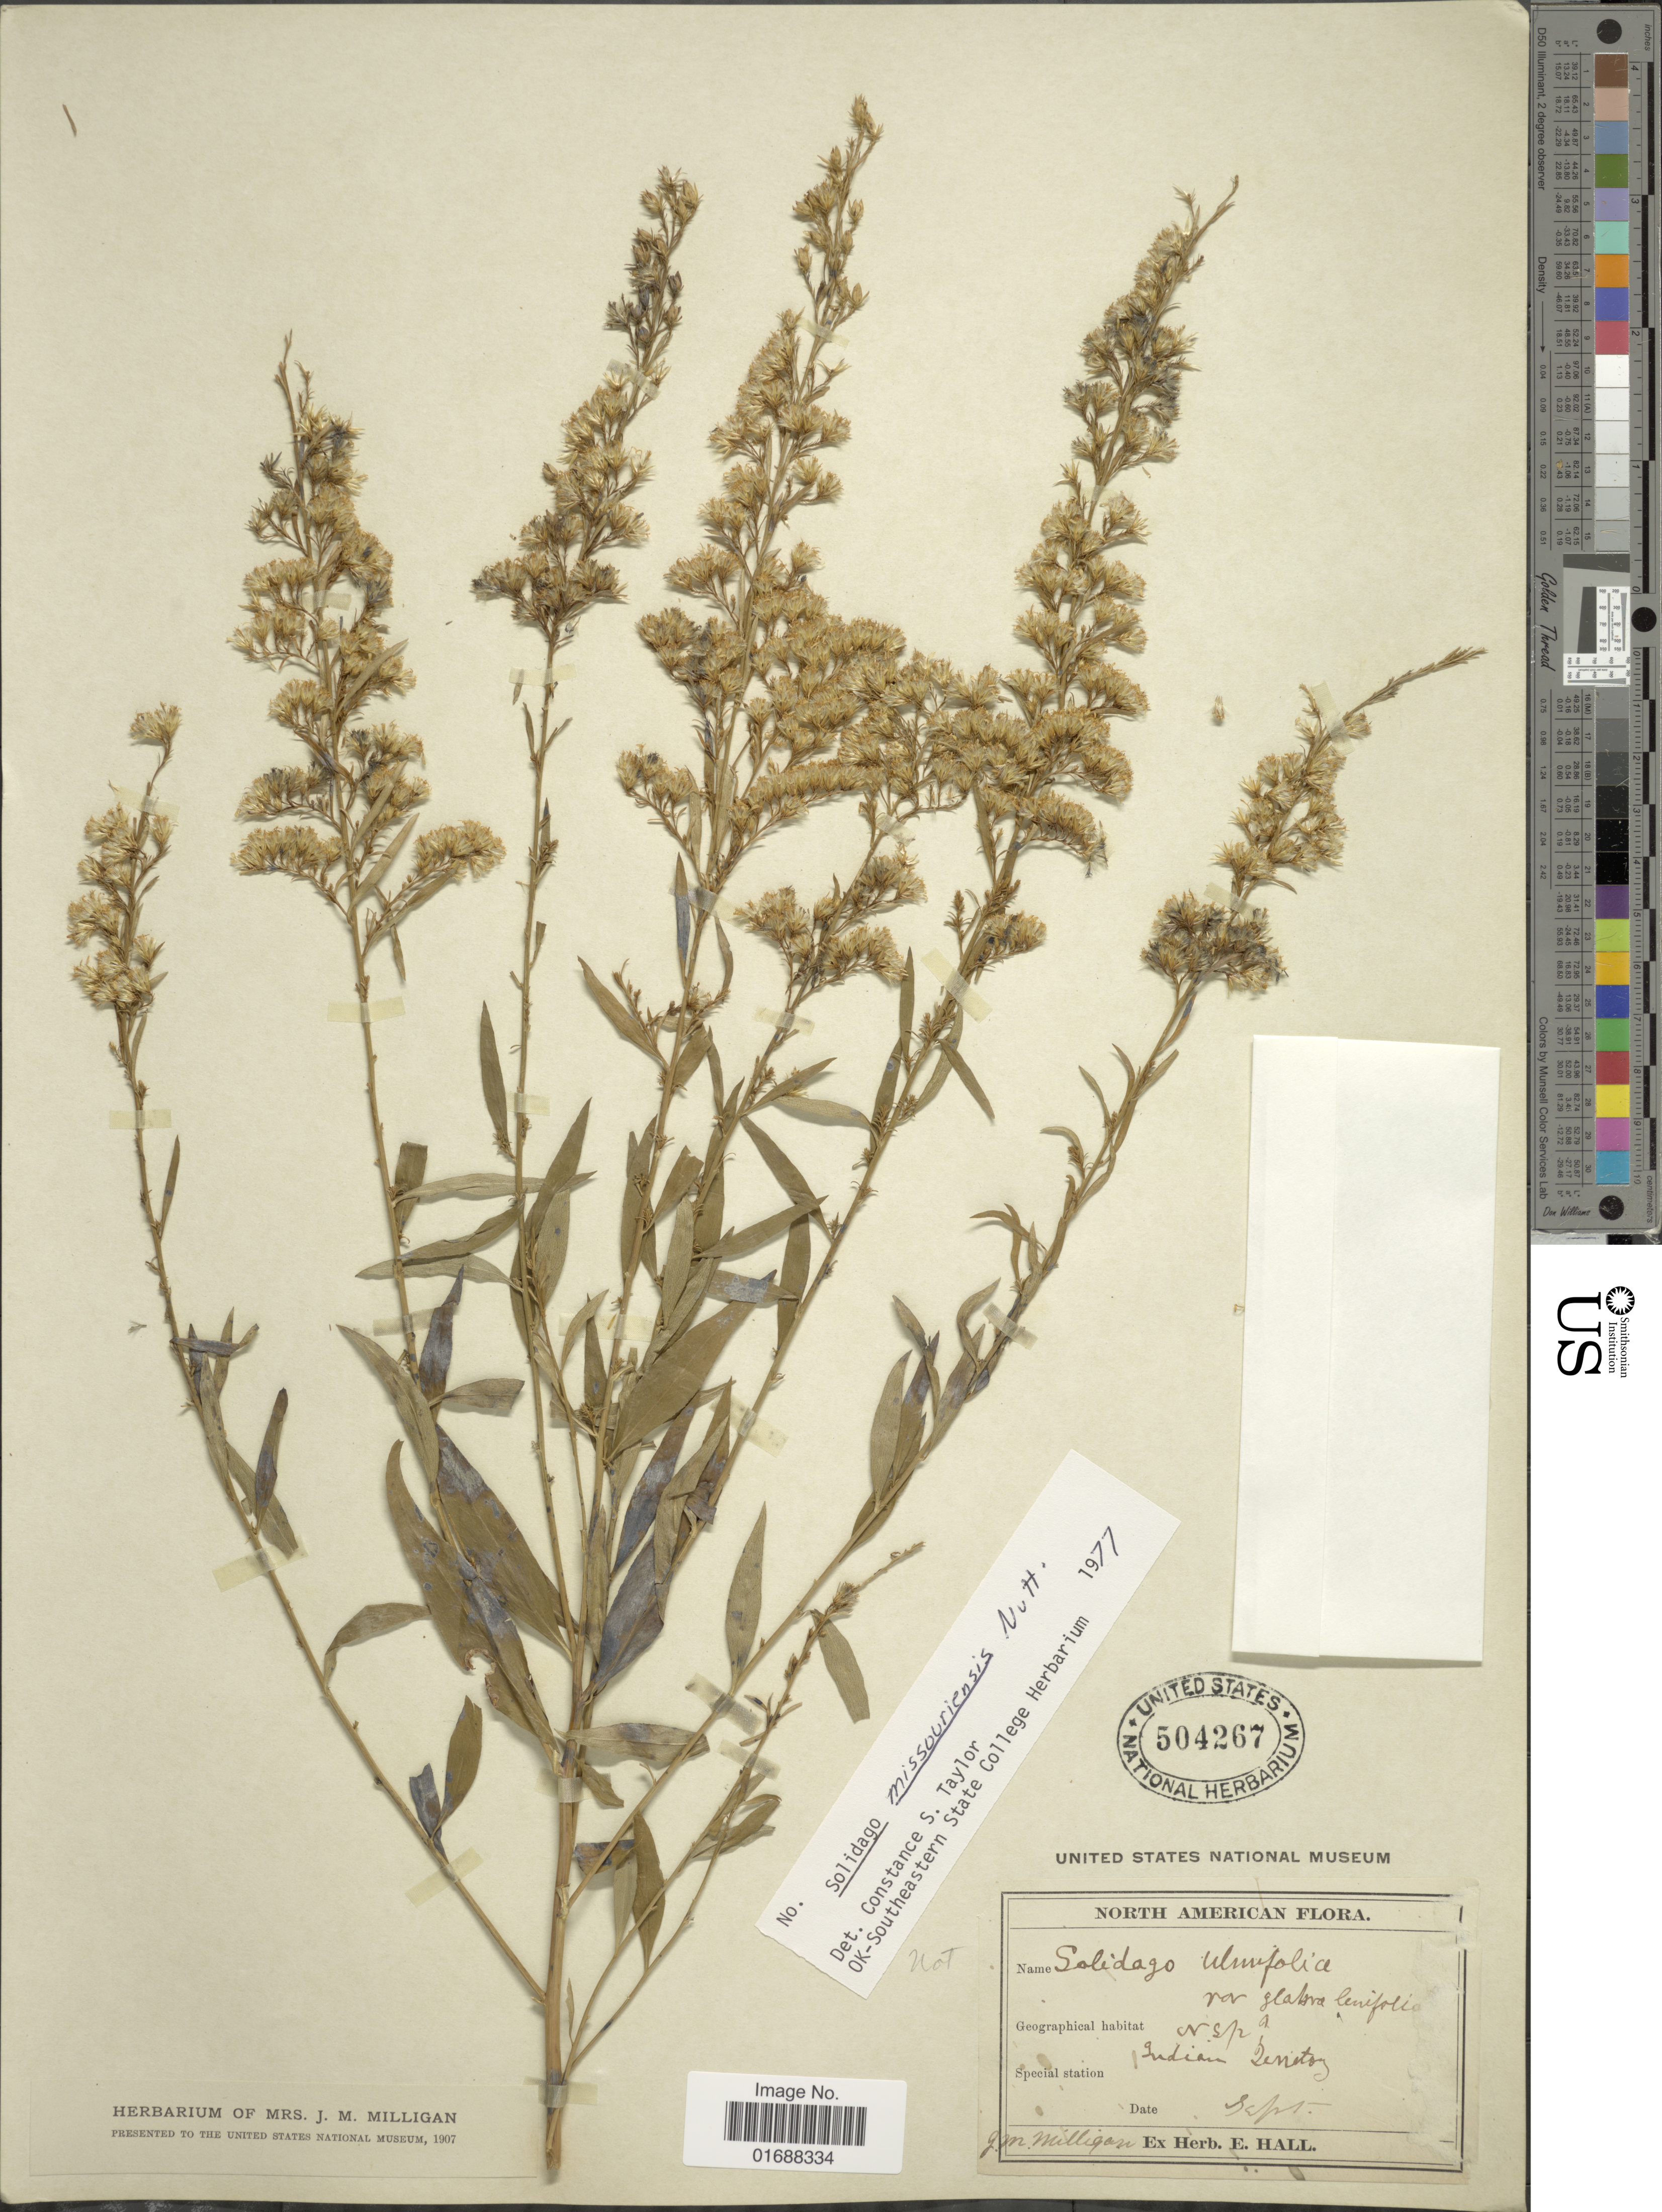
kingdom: Plantae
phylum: Tracheophyta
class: Magnoliopsida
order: Asterales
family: Asteraceae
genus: Solidago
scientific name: Solidago missouriensis var. missouriensis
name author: Nutt.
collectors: J. M. Milligan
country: United States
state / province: Oklahoma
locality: North American. Indian Territory.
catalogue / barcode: US 504267